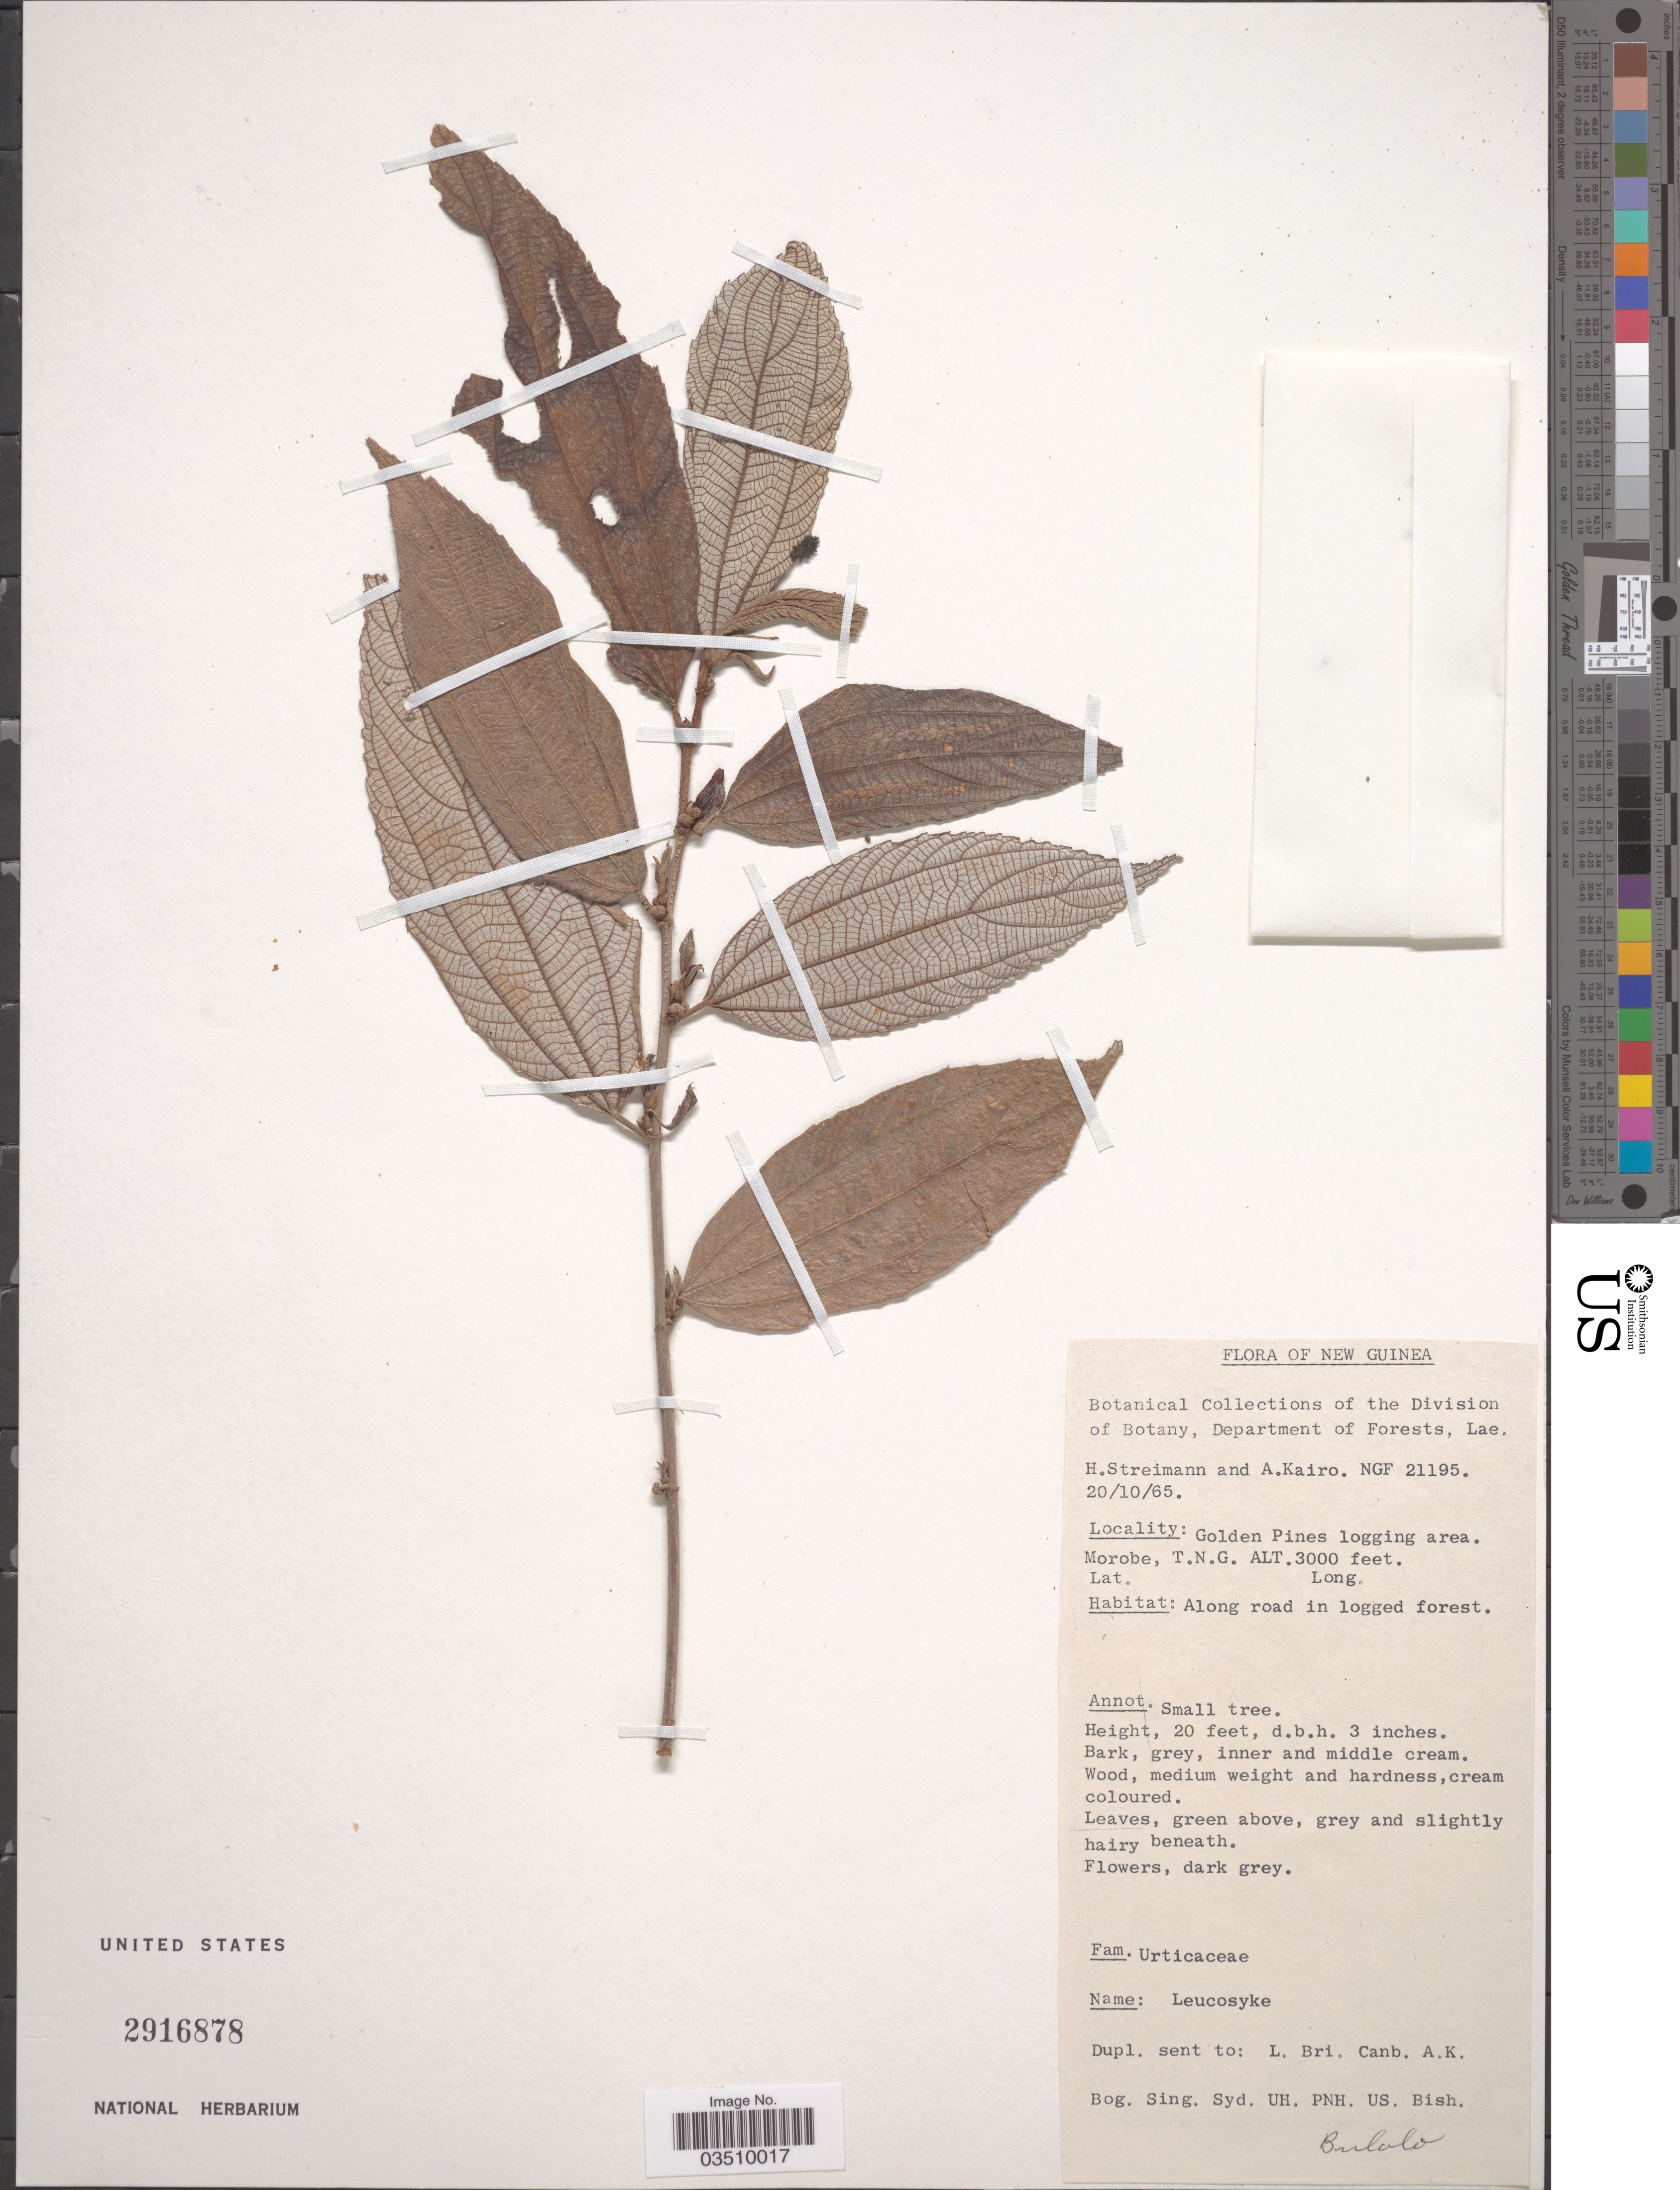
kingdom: Plantae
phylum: Tracheophyta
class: Magnoliopsida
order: Rosales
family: Urticaceae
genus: Leucosyke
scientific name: Leucosyke sp.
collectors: H. Streiman & A. Kairo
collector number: NGF 21195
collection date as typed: Transcribed d/m/y: 20/10/65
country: Papua New Guinea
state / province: Morobe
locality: New Guinea. Golden Pines logging area. Morobe, T.N.G.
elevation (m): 914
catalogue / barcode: US 2916878